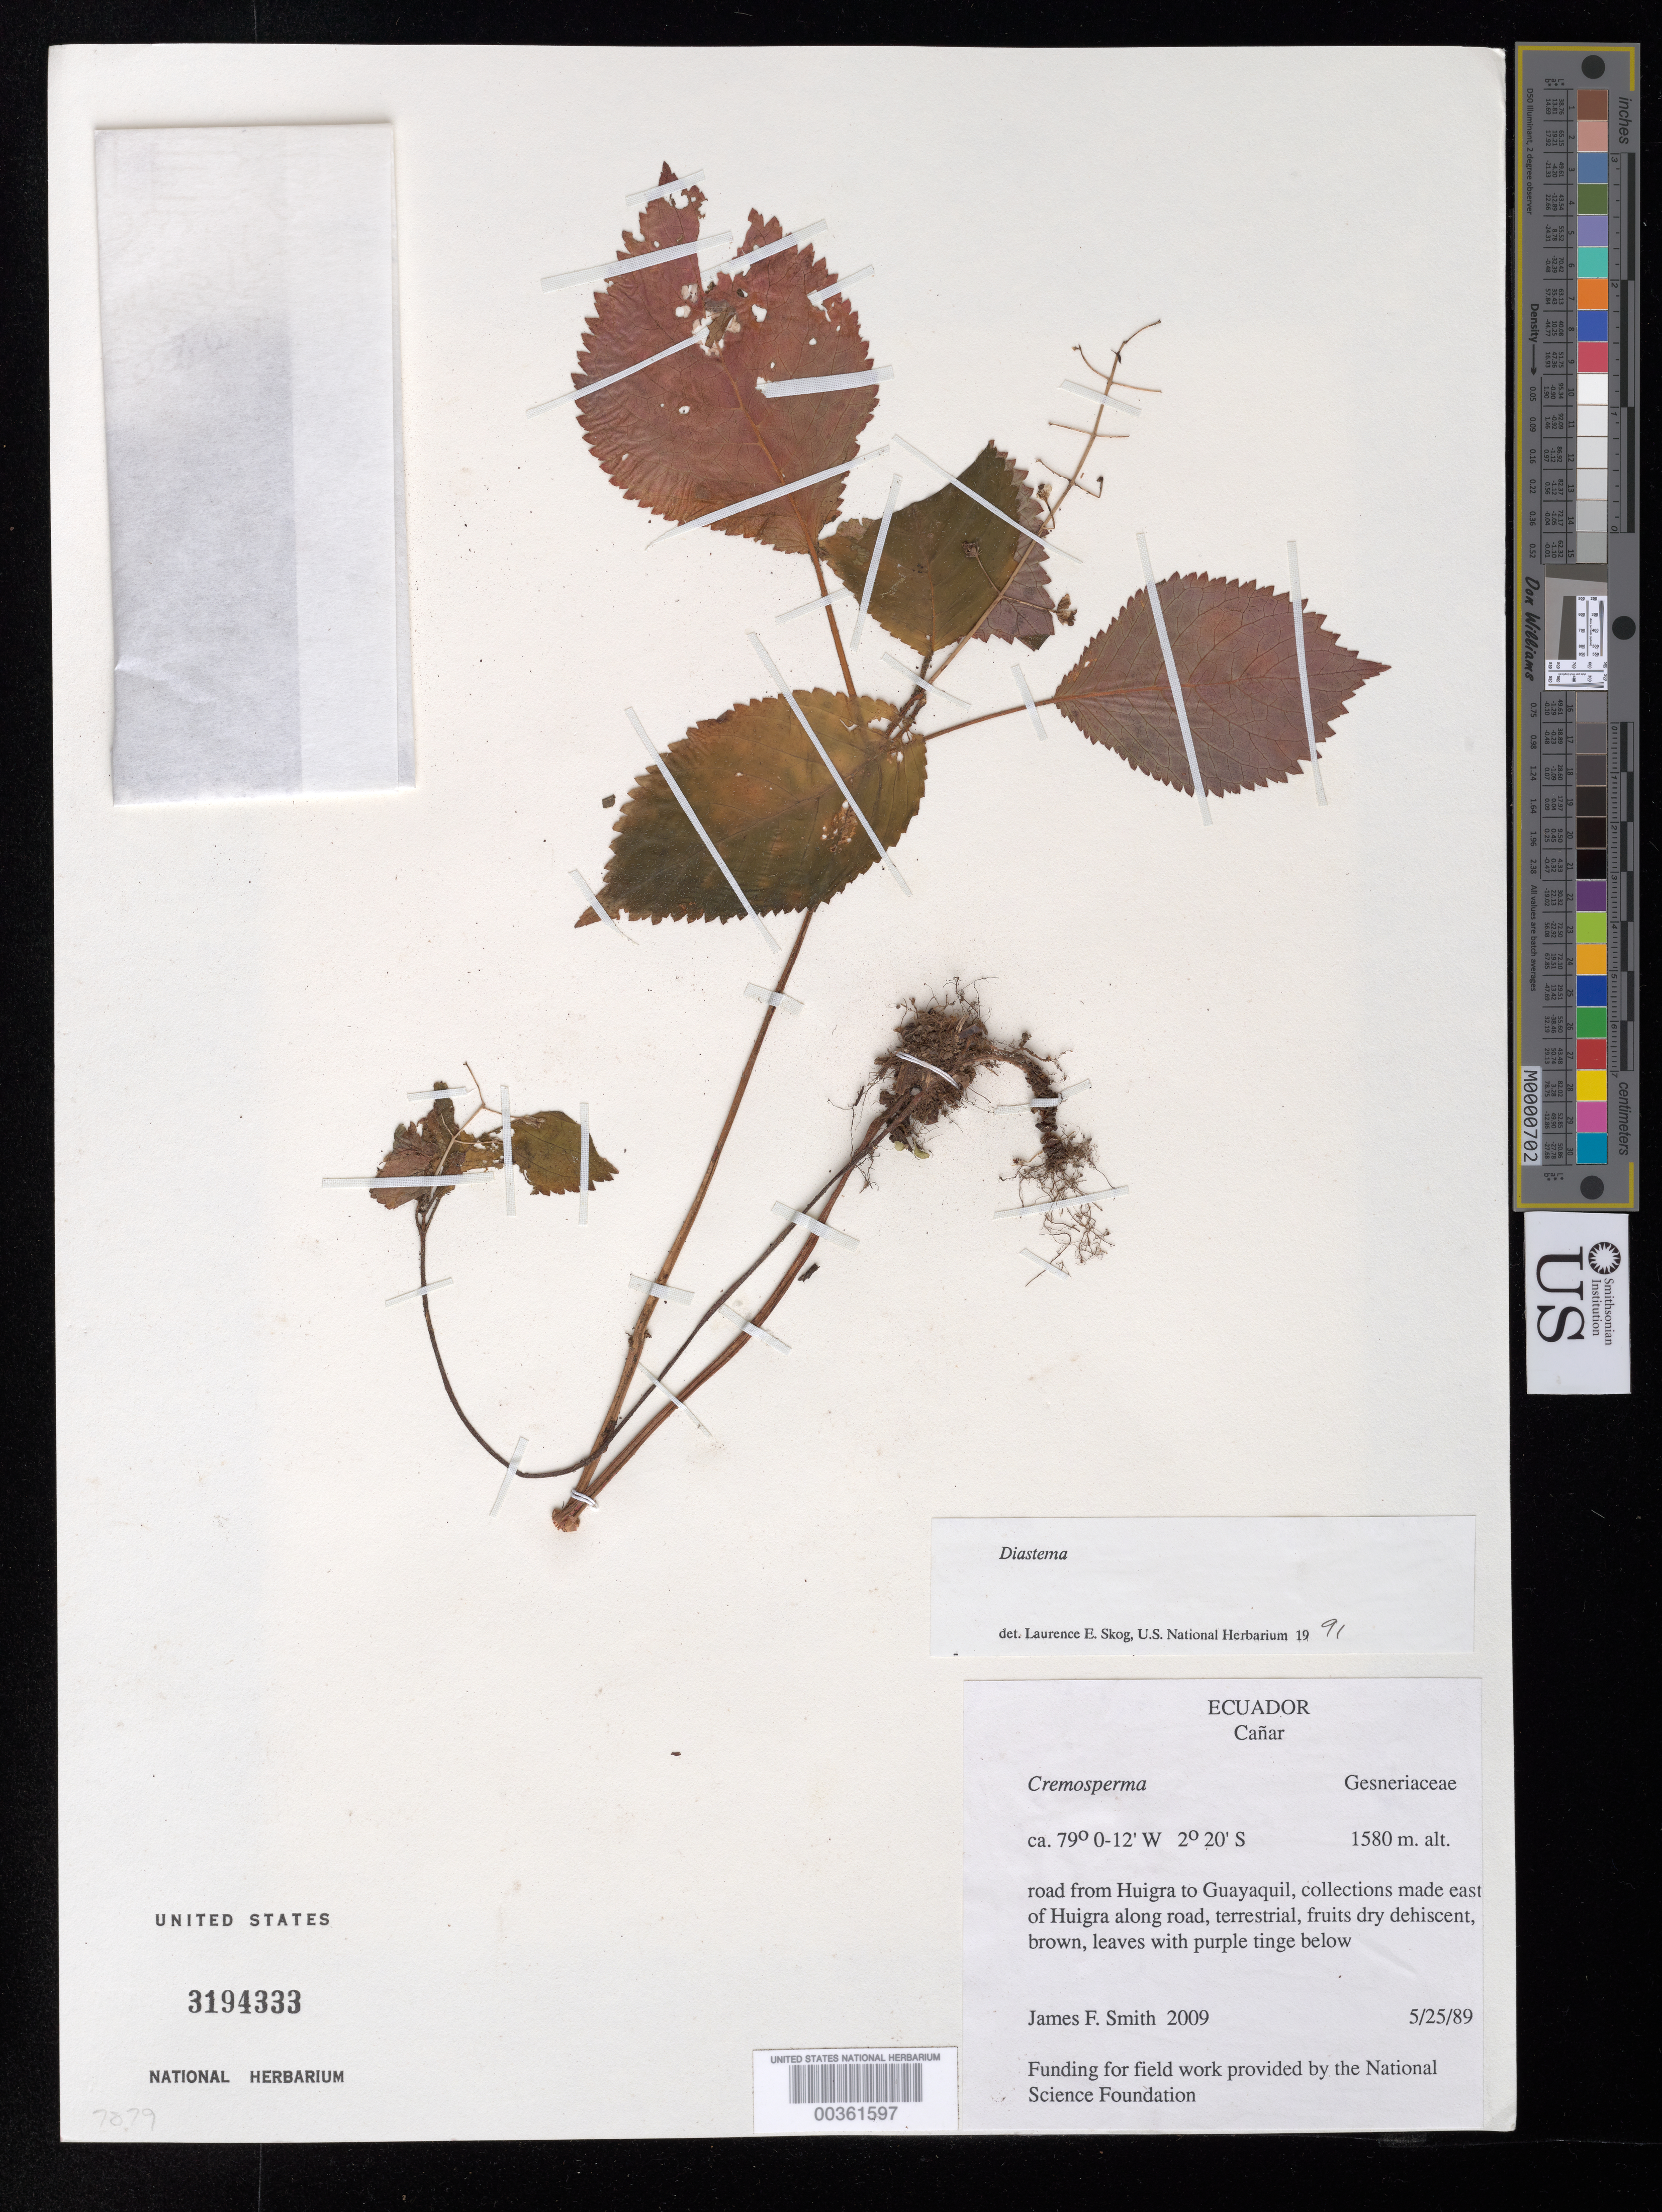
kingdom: Plantae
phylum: Tracheophyta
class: Magnoliopsida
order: Lamiales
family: Gesneriaceae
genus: Diastema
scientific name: Diastema racemiferum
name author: Benth.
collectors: J. Smith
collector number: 2009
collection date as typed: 25 May 1989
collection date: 1989-05-25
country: Ecuador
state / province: Cañar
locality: Road from Huigra to Guayaquil, collections made E of Huigra along road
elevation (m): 1580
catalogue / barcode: US 3194333